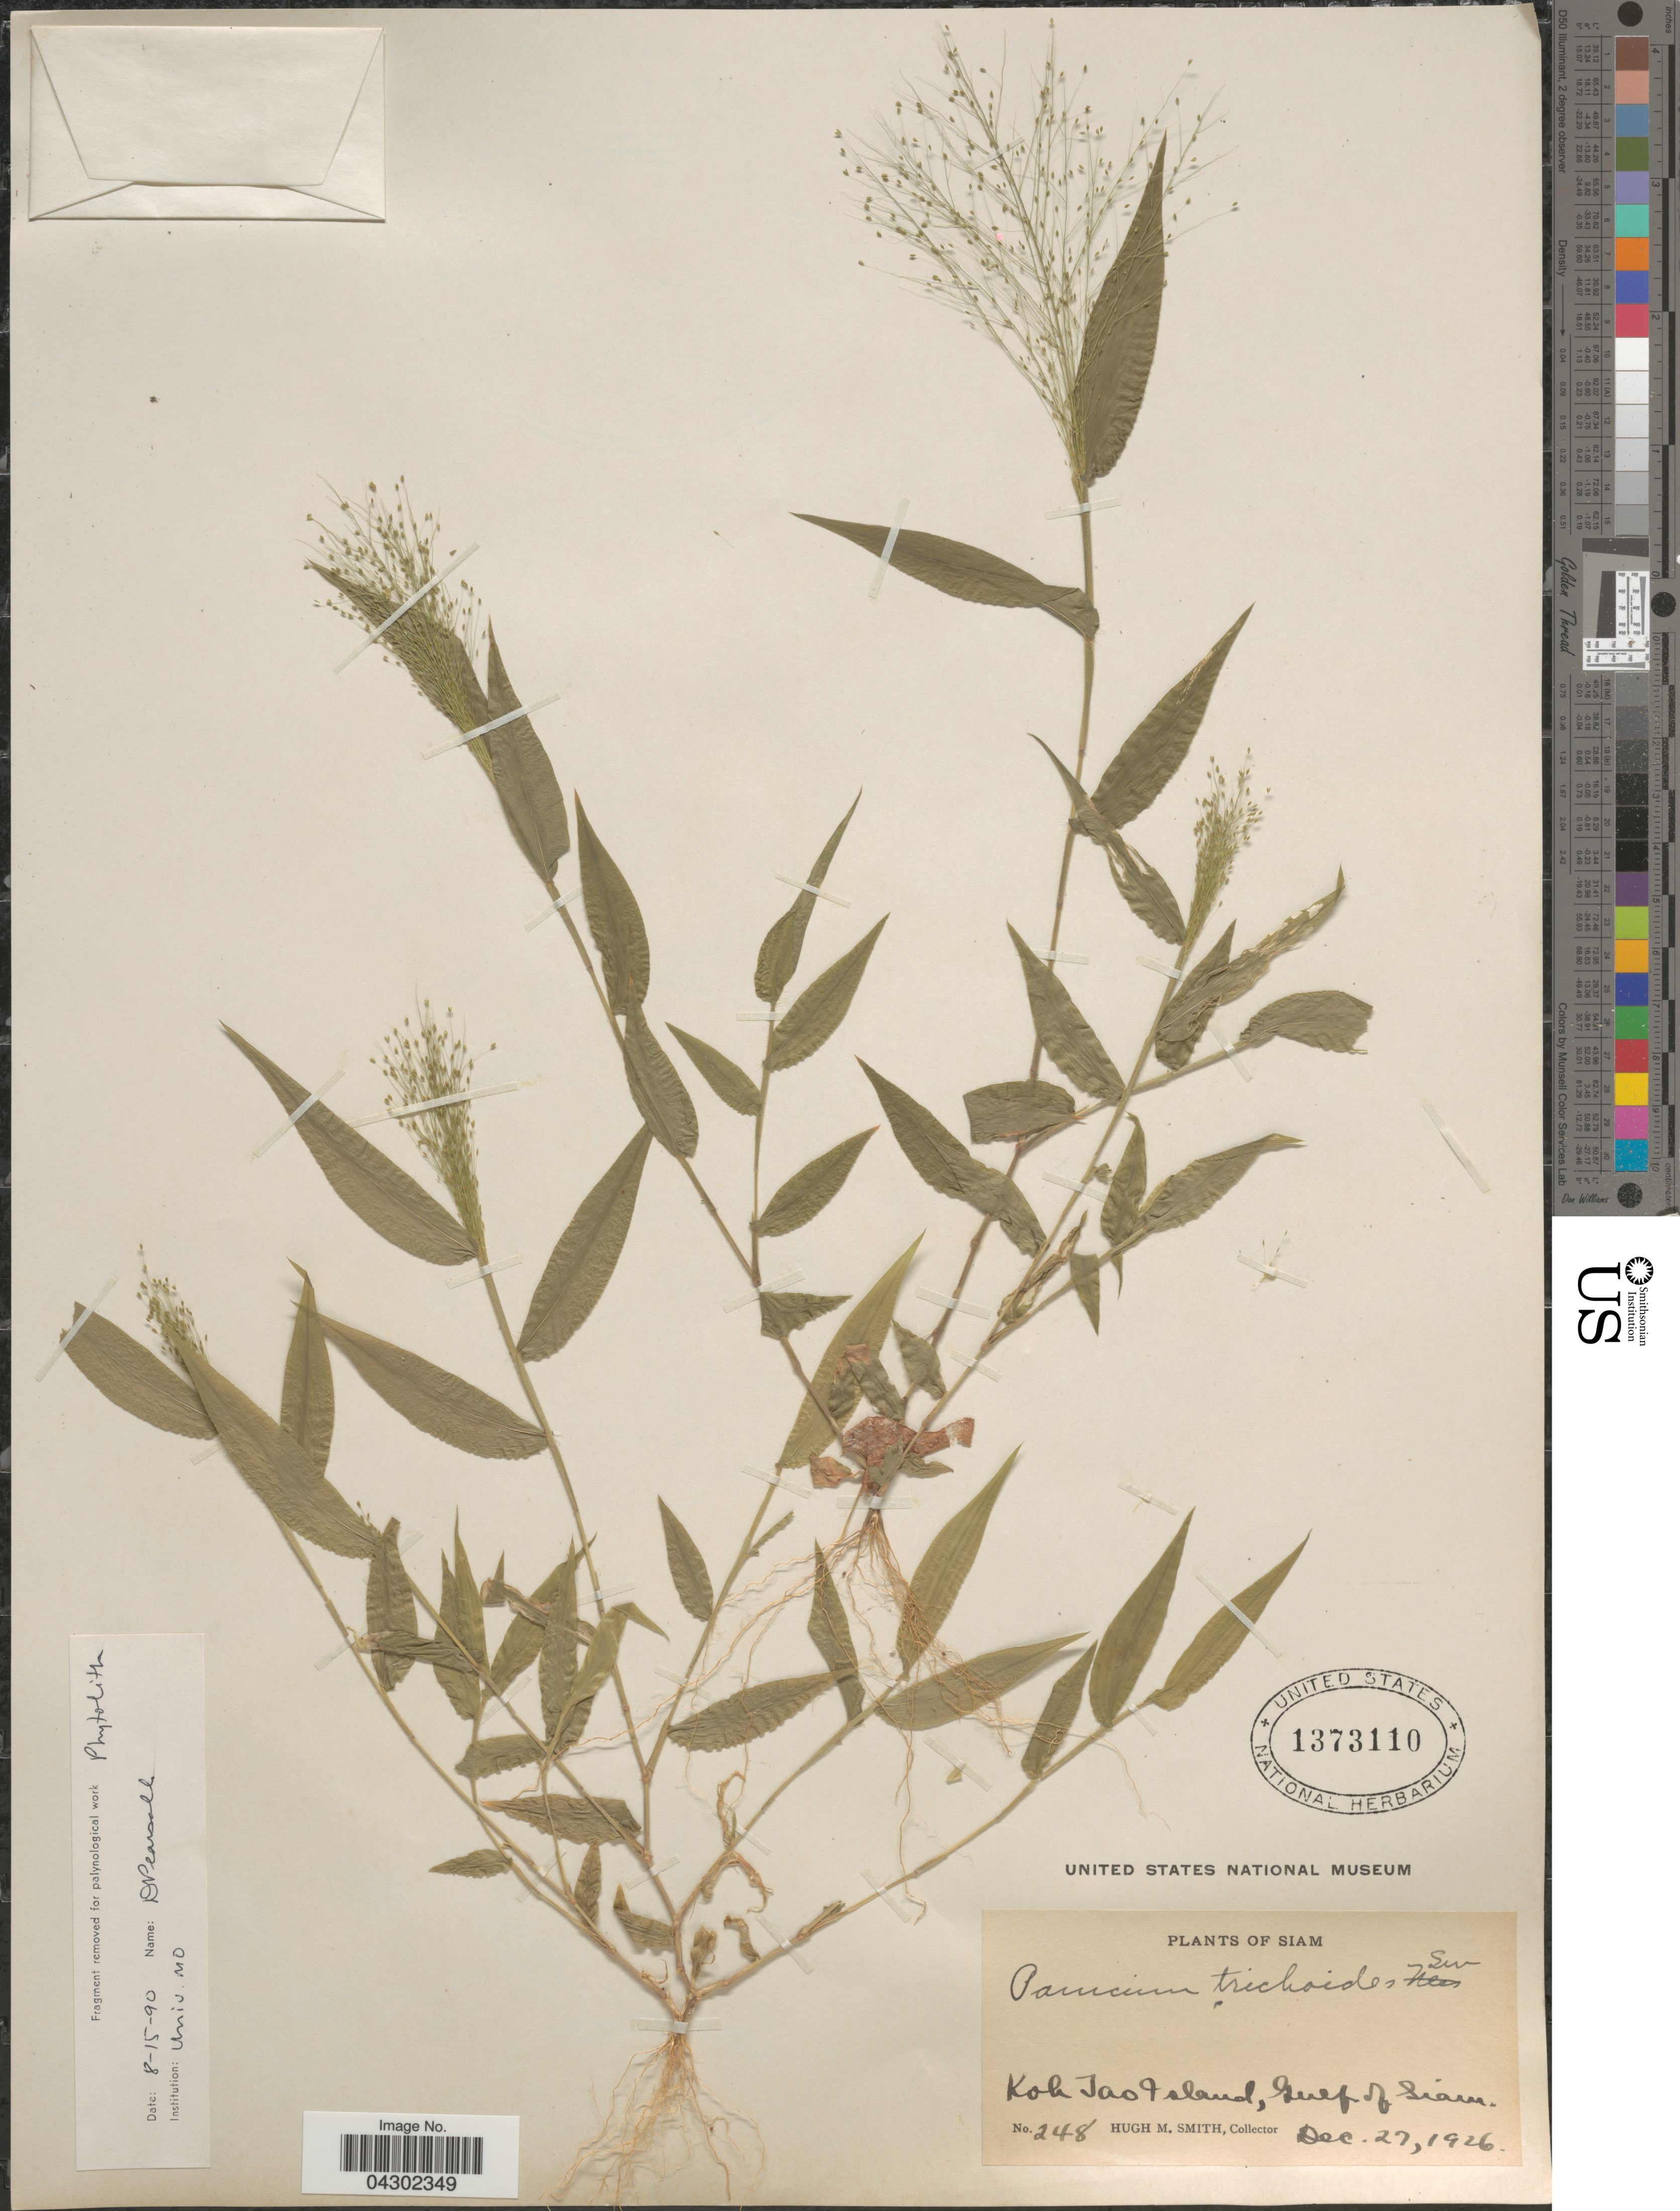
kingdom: Plantae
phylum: Tracheophyta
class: Liliopsida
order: Poales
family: Poaceae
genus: Panicum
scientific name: Panicum trichoides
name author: Sw.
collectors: H. M. Smith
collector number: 248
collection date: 1926-12-27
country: Thailand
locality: Siam. Koh Tao Island, Gulf of Siam.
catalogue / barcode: US 1373110